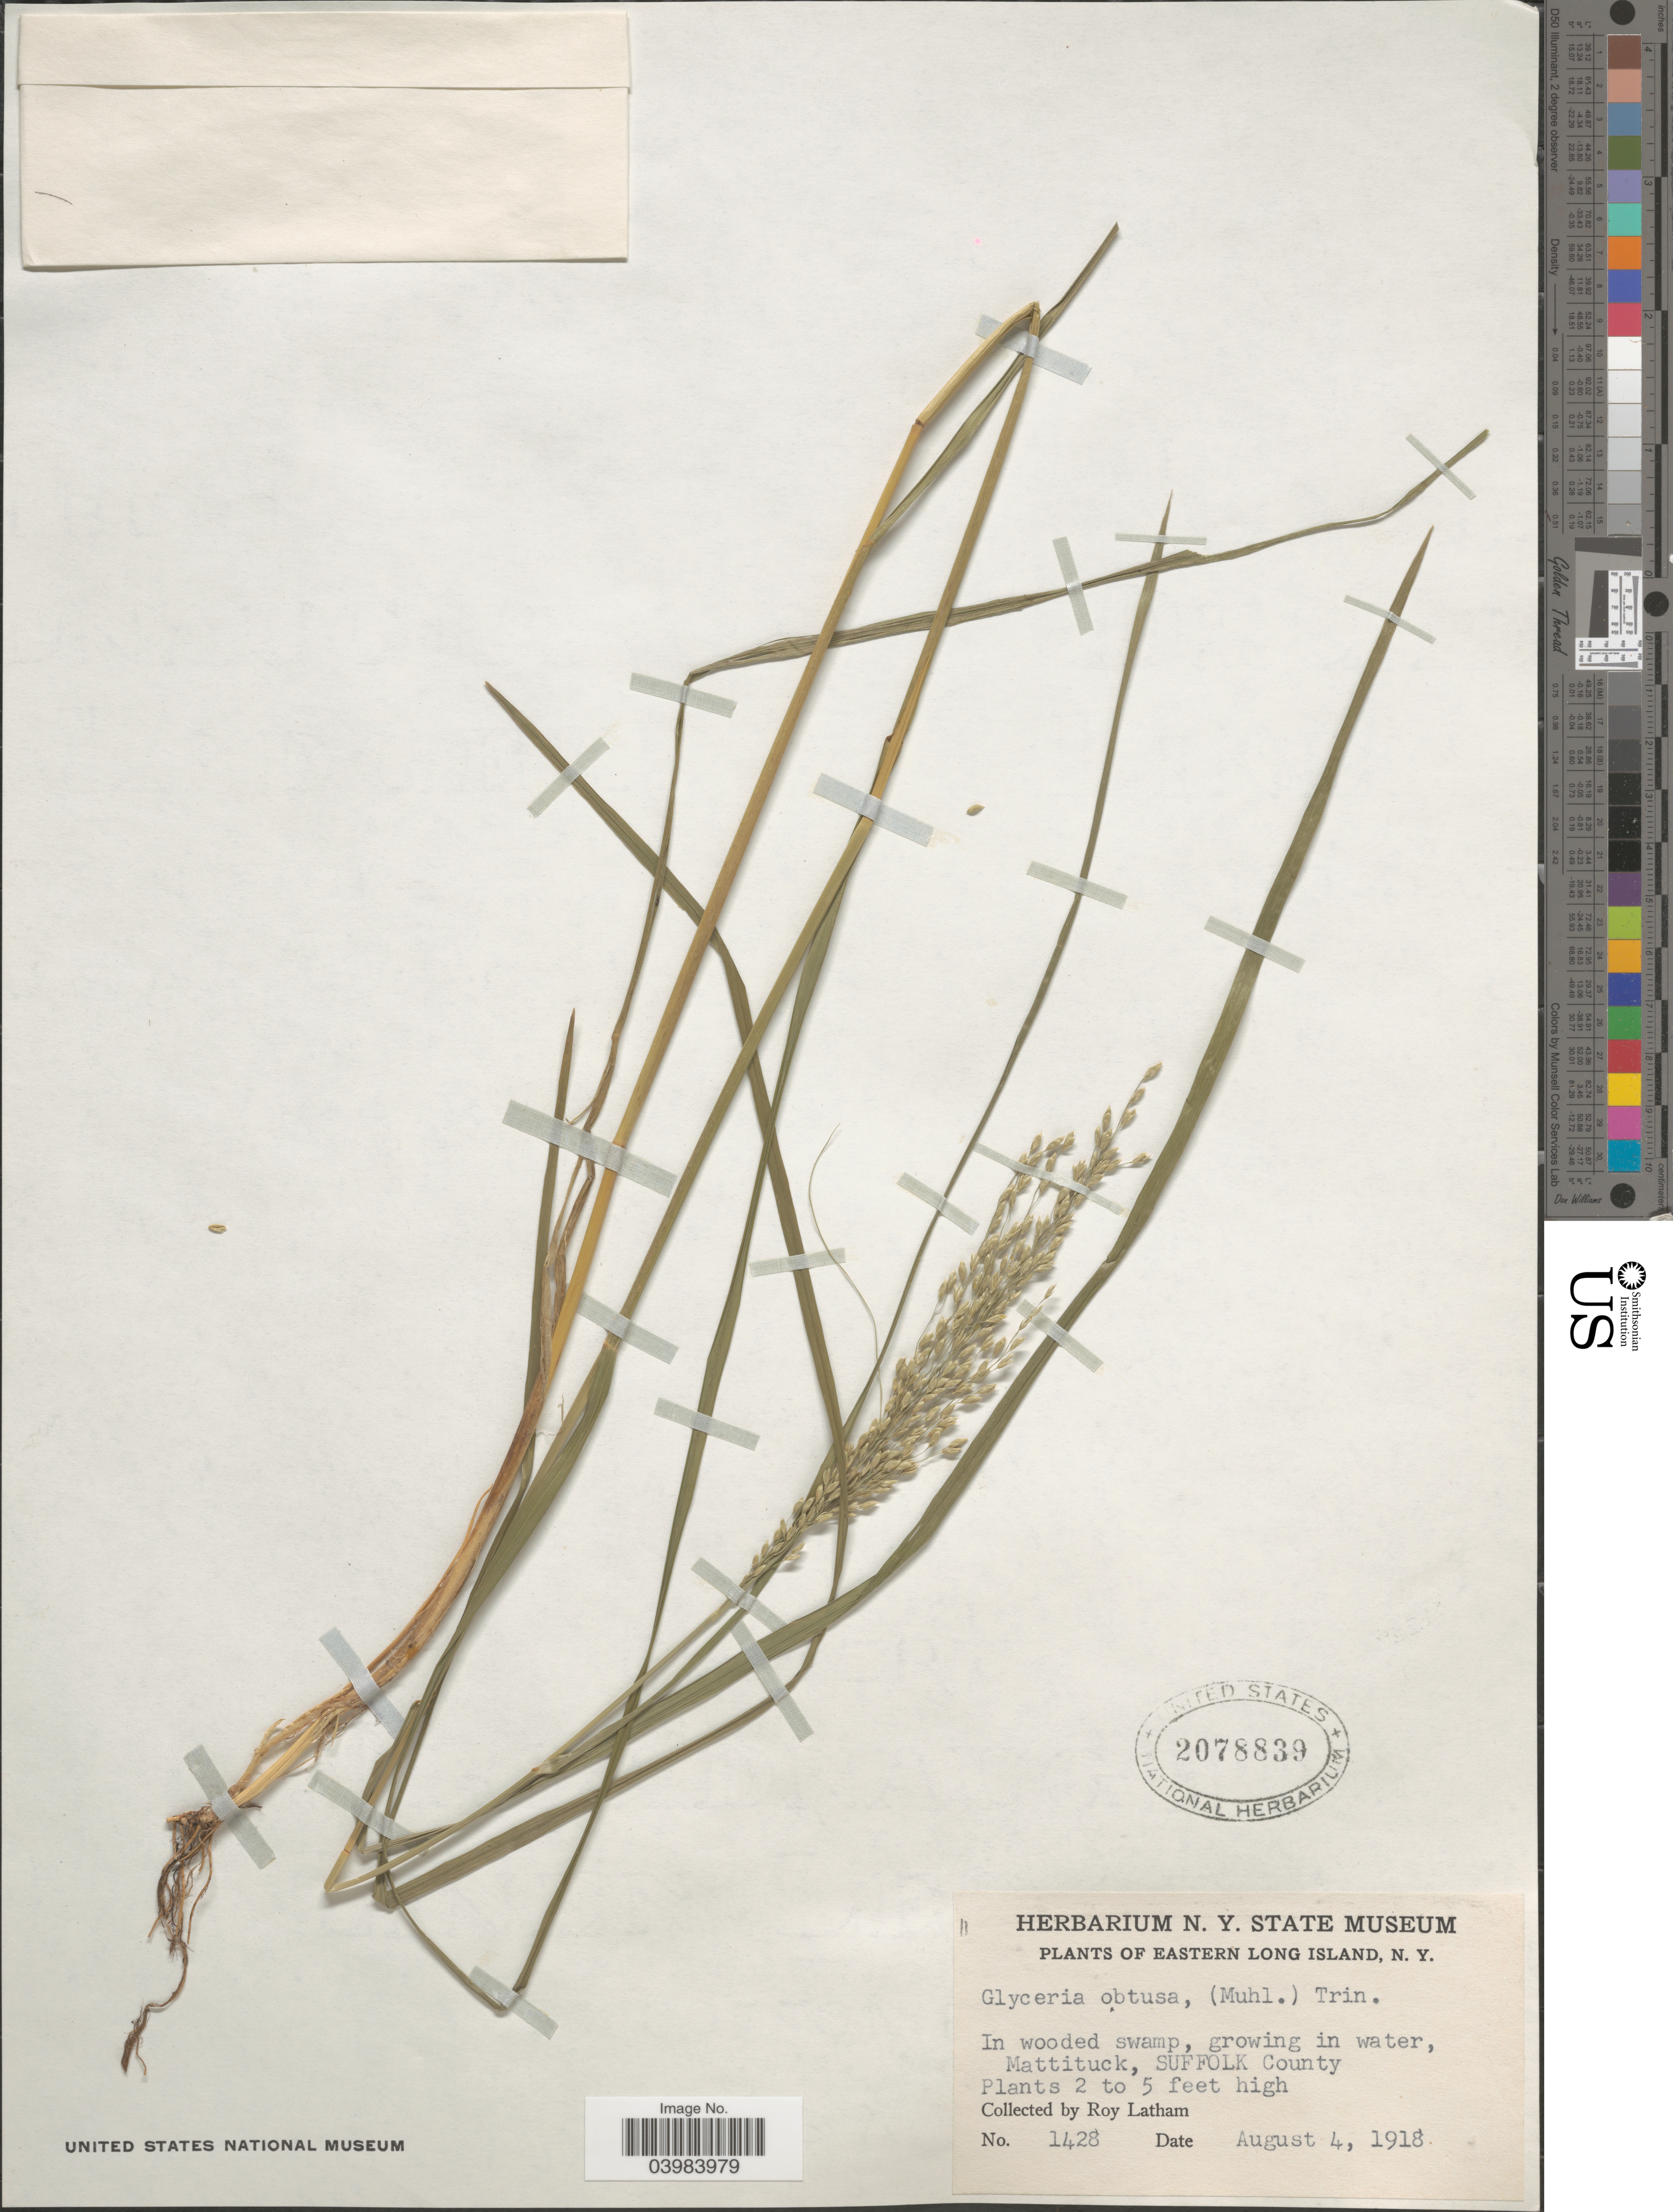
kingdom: Plantae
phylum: Tracheophyta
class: Liliopsida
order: Poales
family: Poaceae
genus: Glyceria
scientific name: Glyceria obtusa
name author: (Muhl.) Trin.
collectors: R. Latham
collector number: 1428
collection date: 1918-08-04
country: United States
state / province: New York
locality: Eastern Long Island. In wooded swamp, growing in water, Mattituck, Suffolk County.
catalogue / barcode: US 2078839